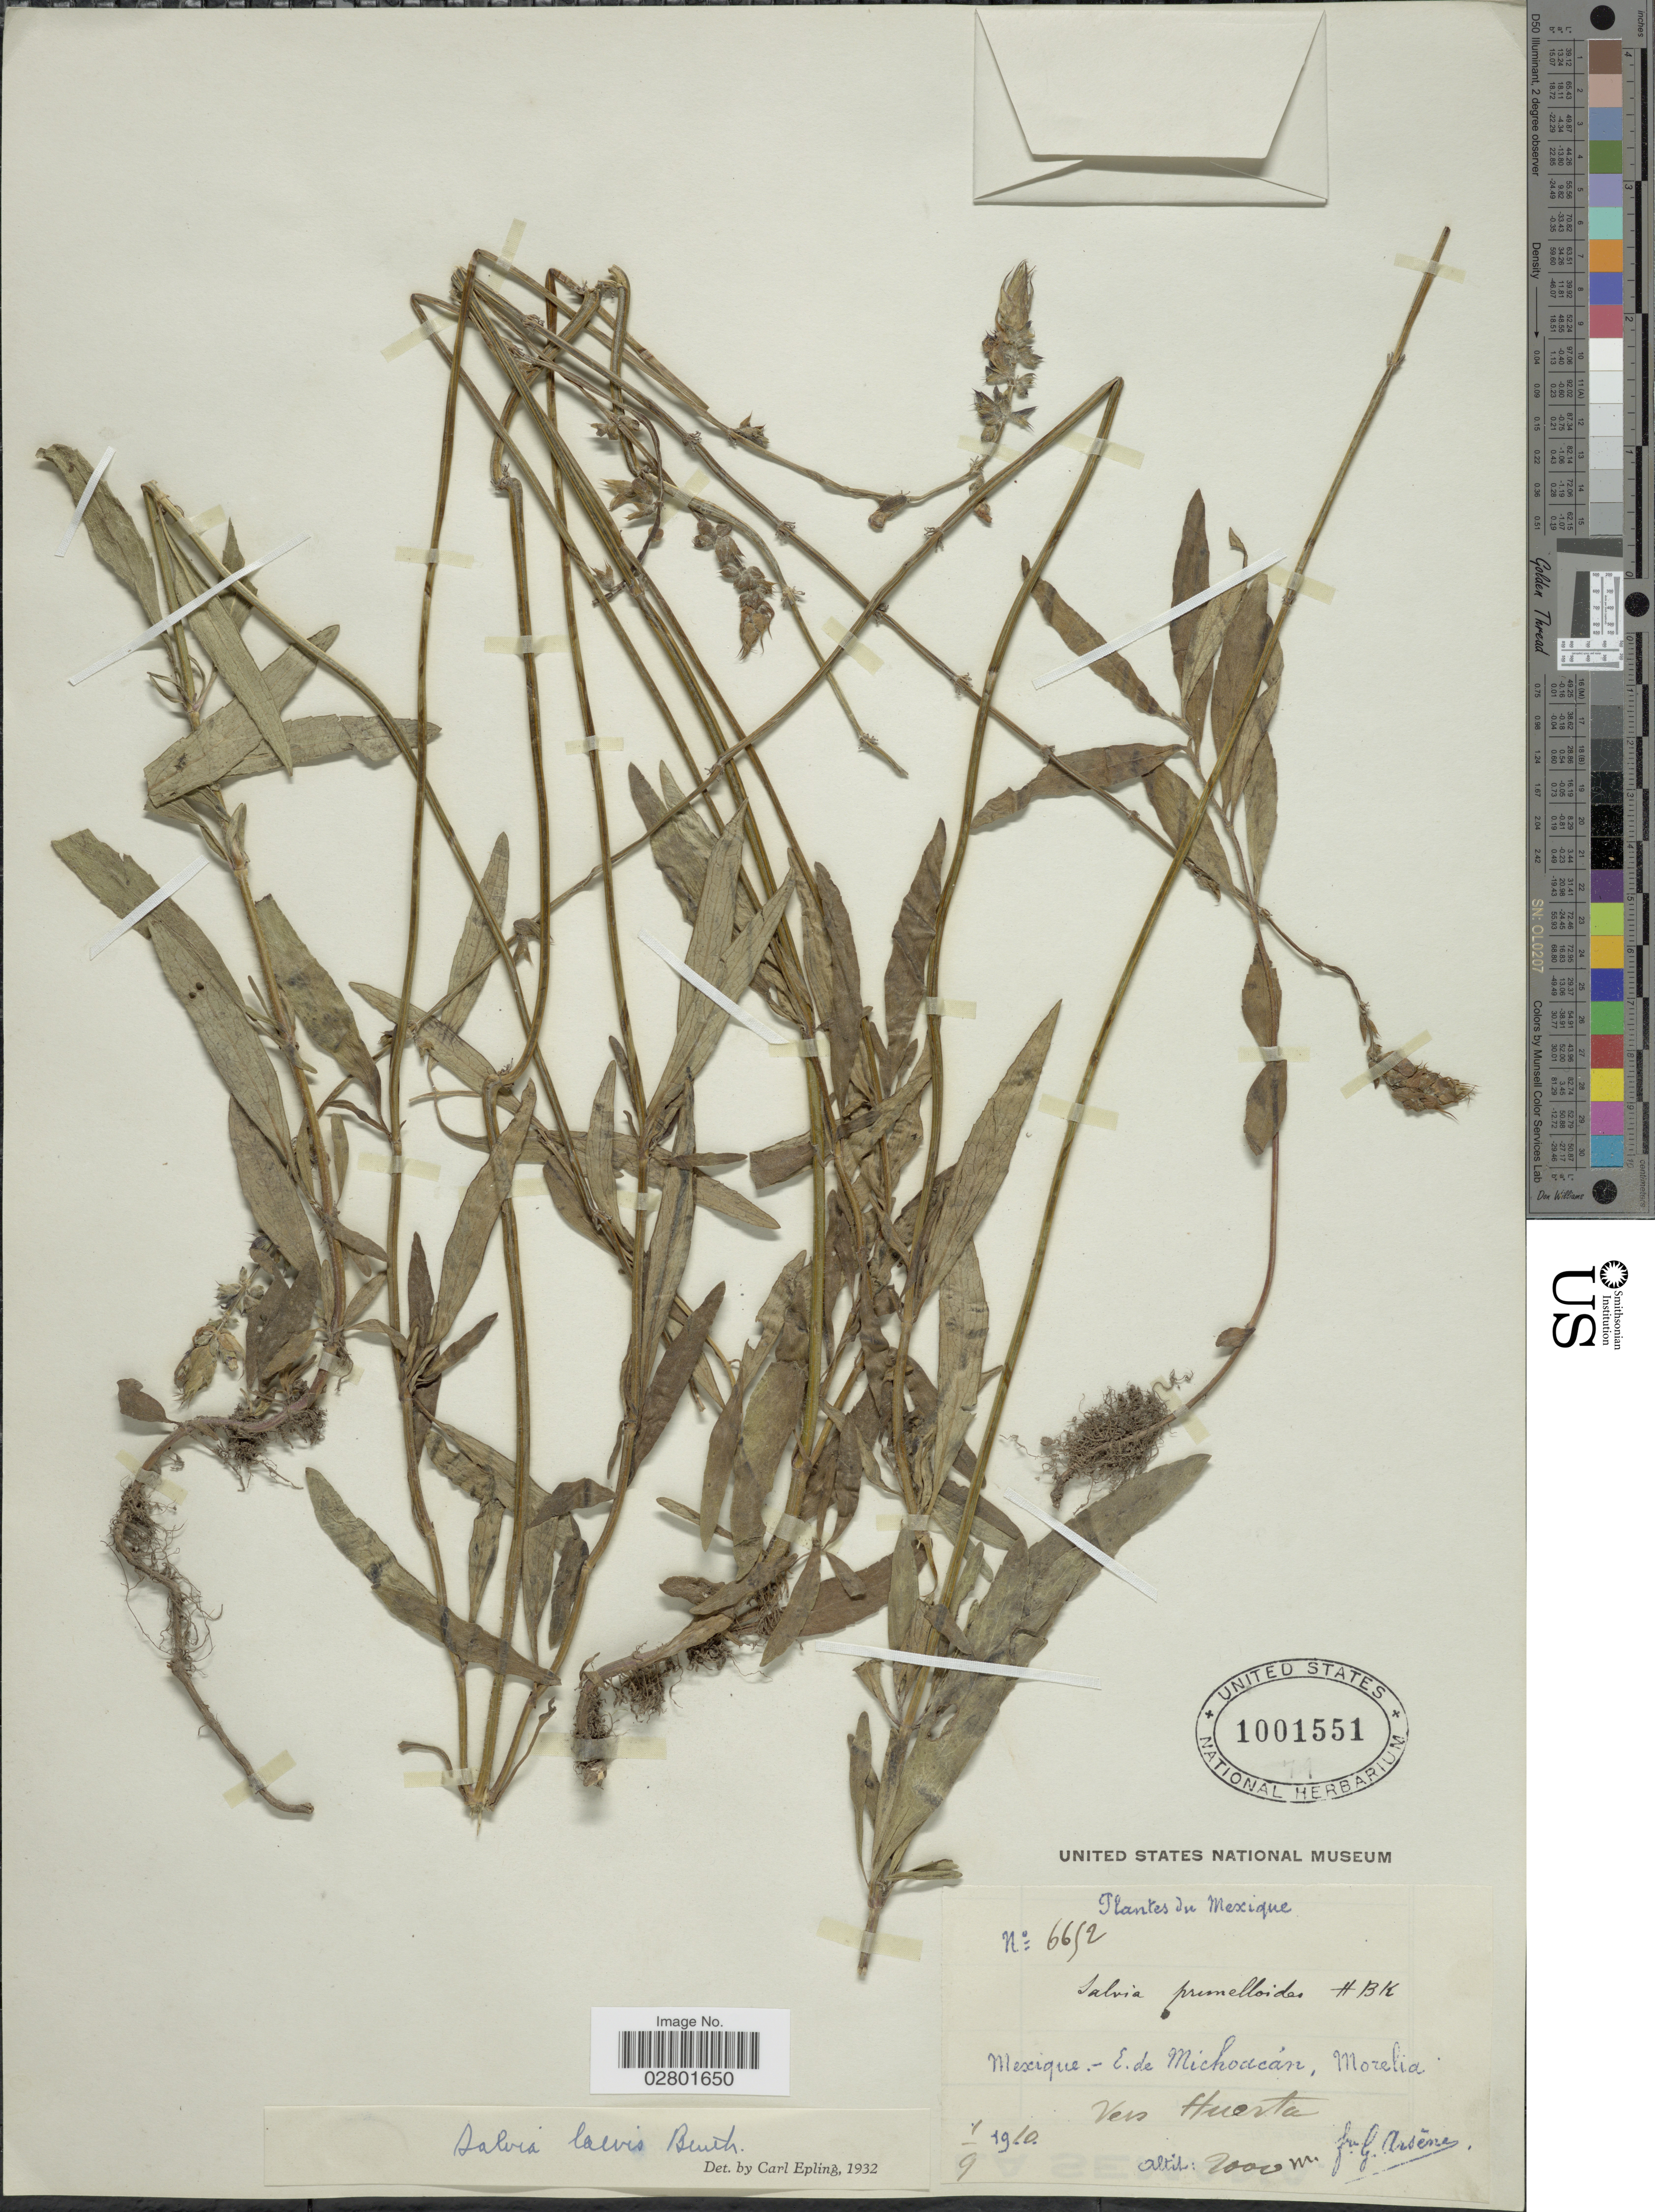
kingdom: Plantae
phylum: Tracheophyta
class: Magnoliopsida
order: Lamiales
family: Lamiaceae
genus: Salvia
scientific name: Salvia laevis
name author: Benth.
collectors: Bro. G. Arsène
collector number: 6652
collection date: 1910-09-01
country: Mexico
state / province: Michoacán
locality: E. de Michoacán, Vers Huerta.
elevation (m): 2000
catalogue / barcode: US 1001551